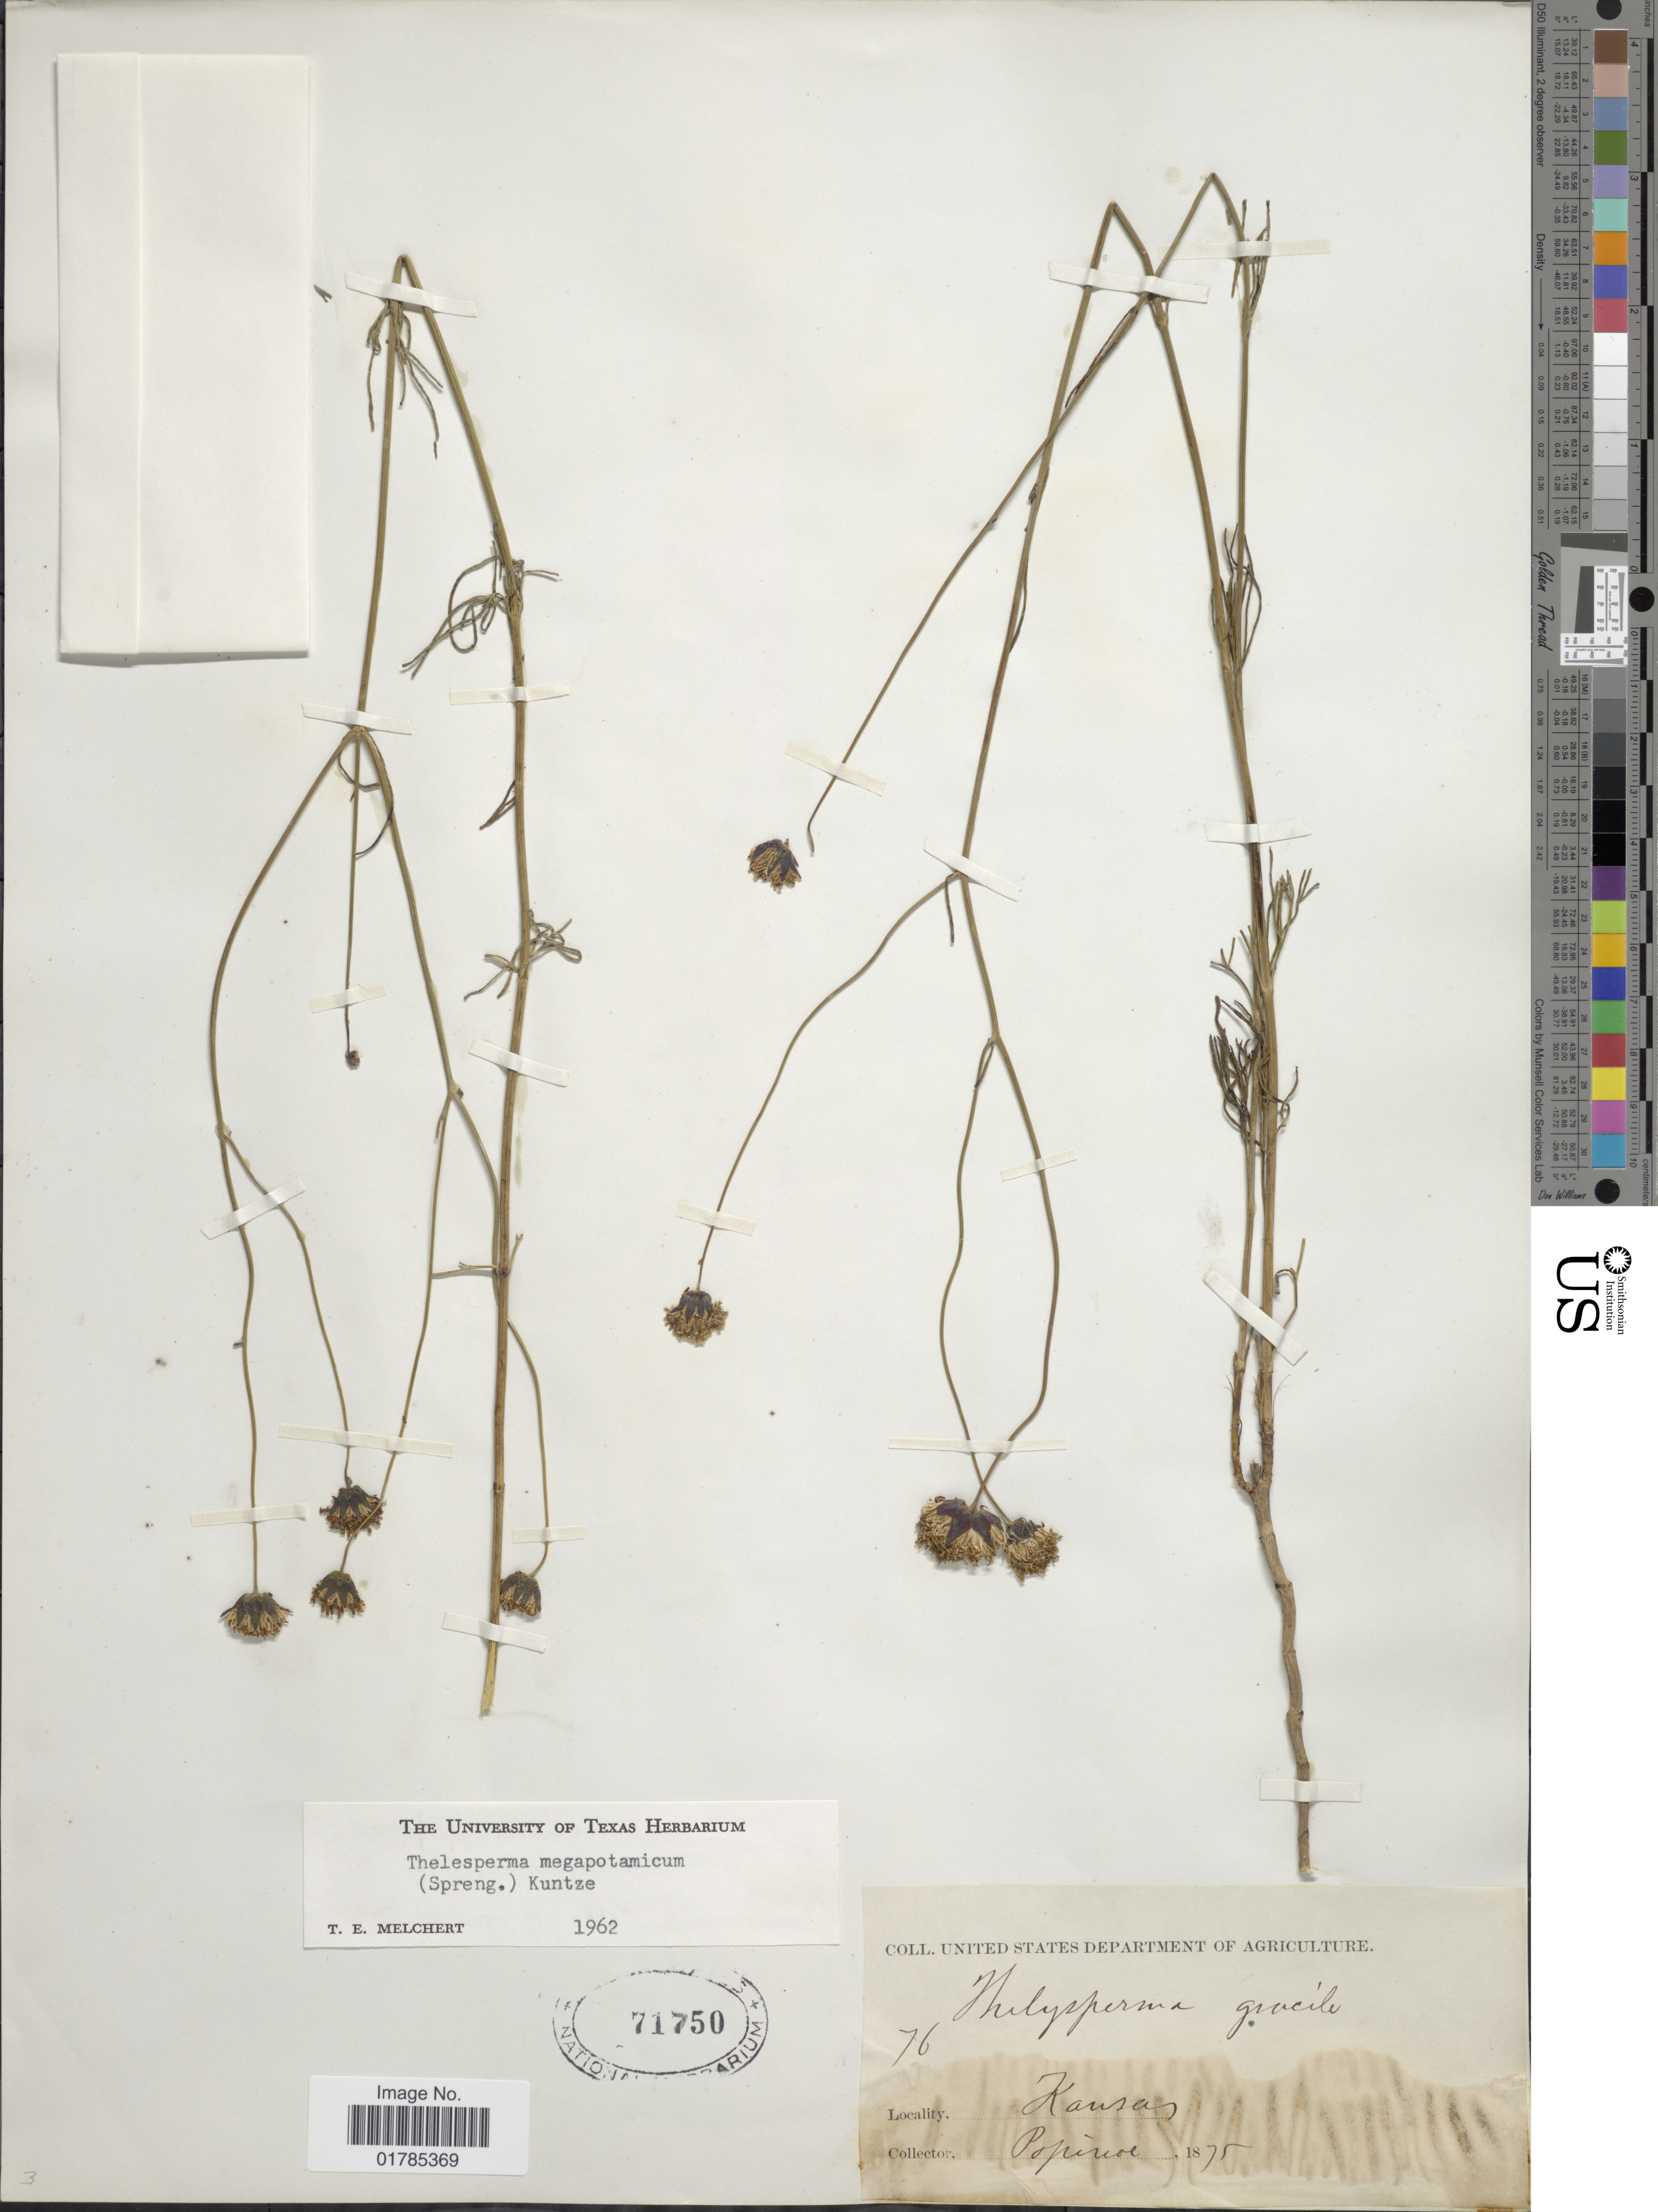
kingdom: Plantae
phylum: Tracheophyta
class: Magnoliopsida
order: Asterales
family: Asteraceae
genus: Thelesperma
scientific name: Thelesperma megapotamicum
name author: (Spreng.) Herter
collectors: -- Popenoe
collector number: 76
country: United States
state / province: Kansas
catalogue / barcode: US 71750